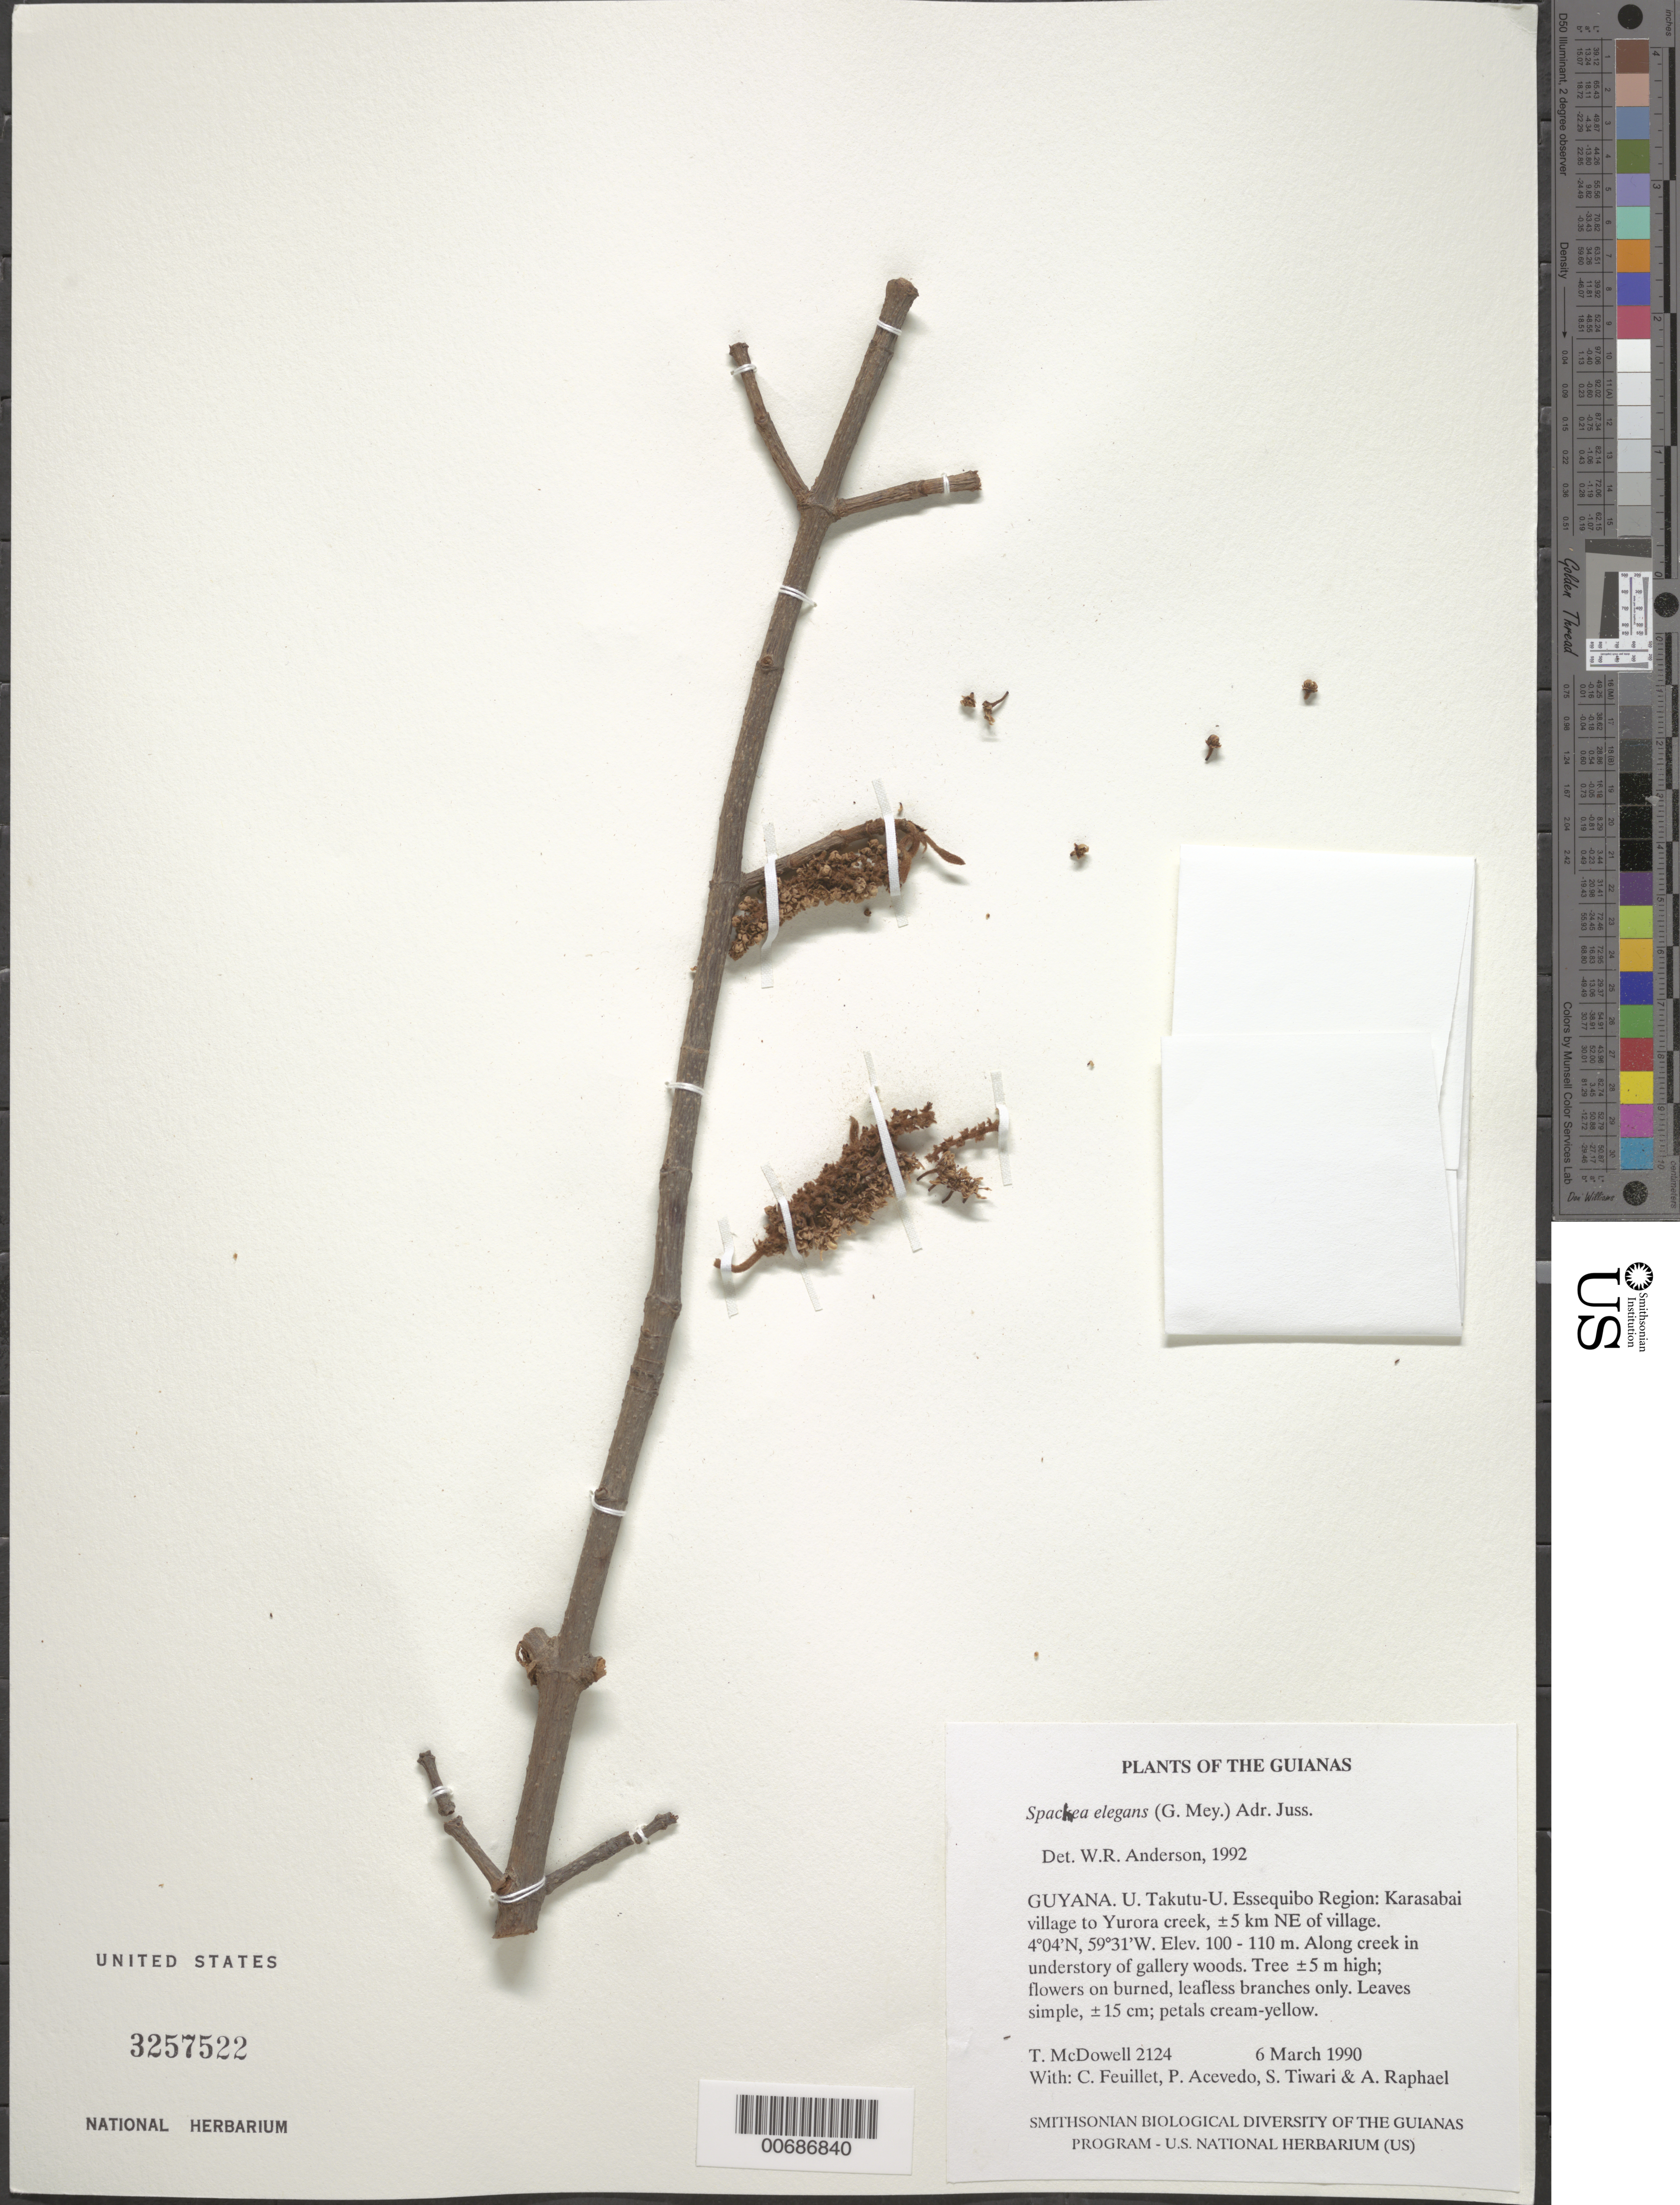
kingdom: Plantae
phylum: Tracheophyta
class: Magnoliopsida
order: Malpighiales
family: Malpighiaceae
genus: Spachea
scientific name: Spachea elegans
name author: A. Juss.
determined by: Anderson, W. R., (MICH), University of Michigan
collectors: T. McDowell, C. Feuillet, P. Acevedo-Rodr., S. Tiwari & A. Raphael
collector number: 2124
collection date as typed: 6 March 1990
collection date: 1990-03-06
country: Guyana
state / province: U. Takutu-U. Essequibo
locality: Karasabai Village to Yurora creek, ±5 km NE of village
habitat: Along creek in understory of gallery woods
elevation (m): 100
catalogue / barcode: US 3257522